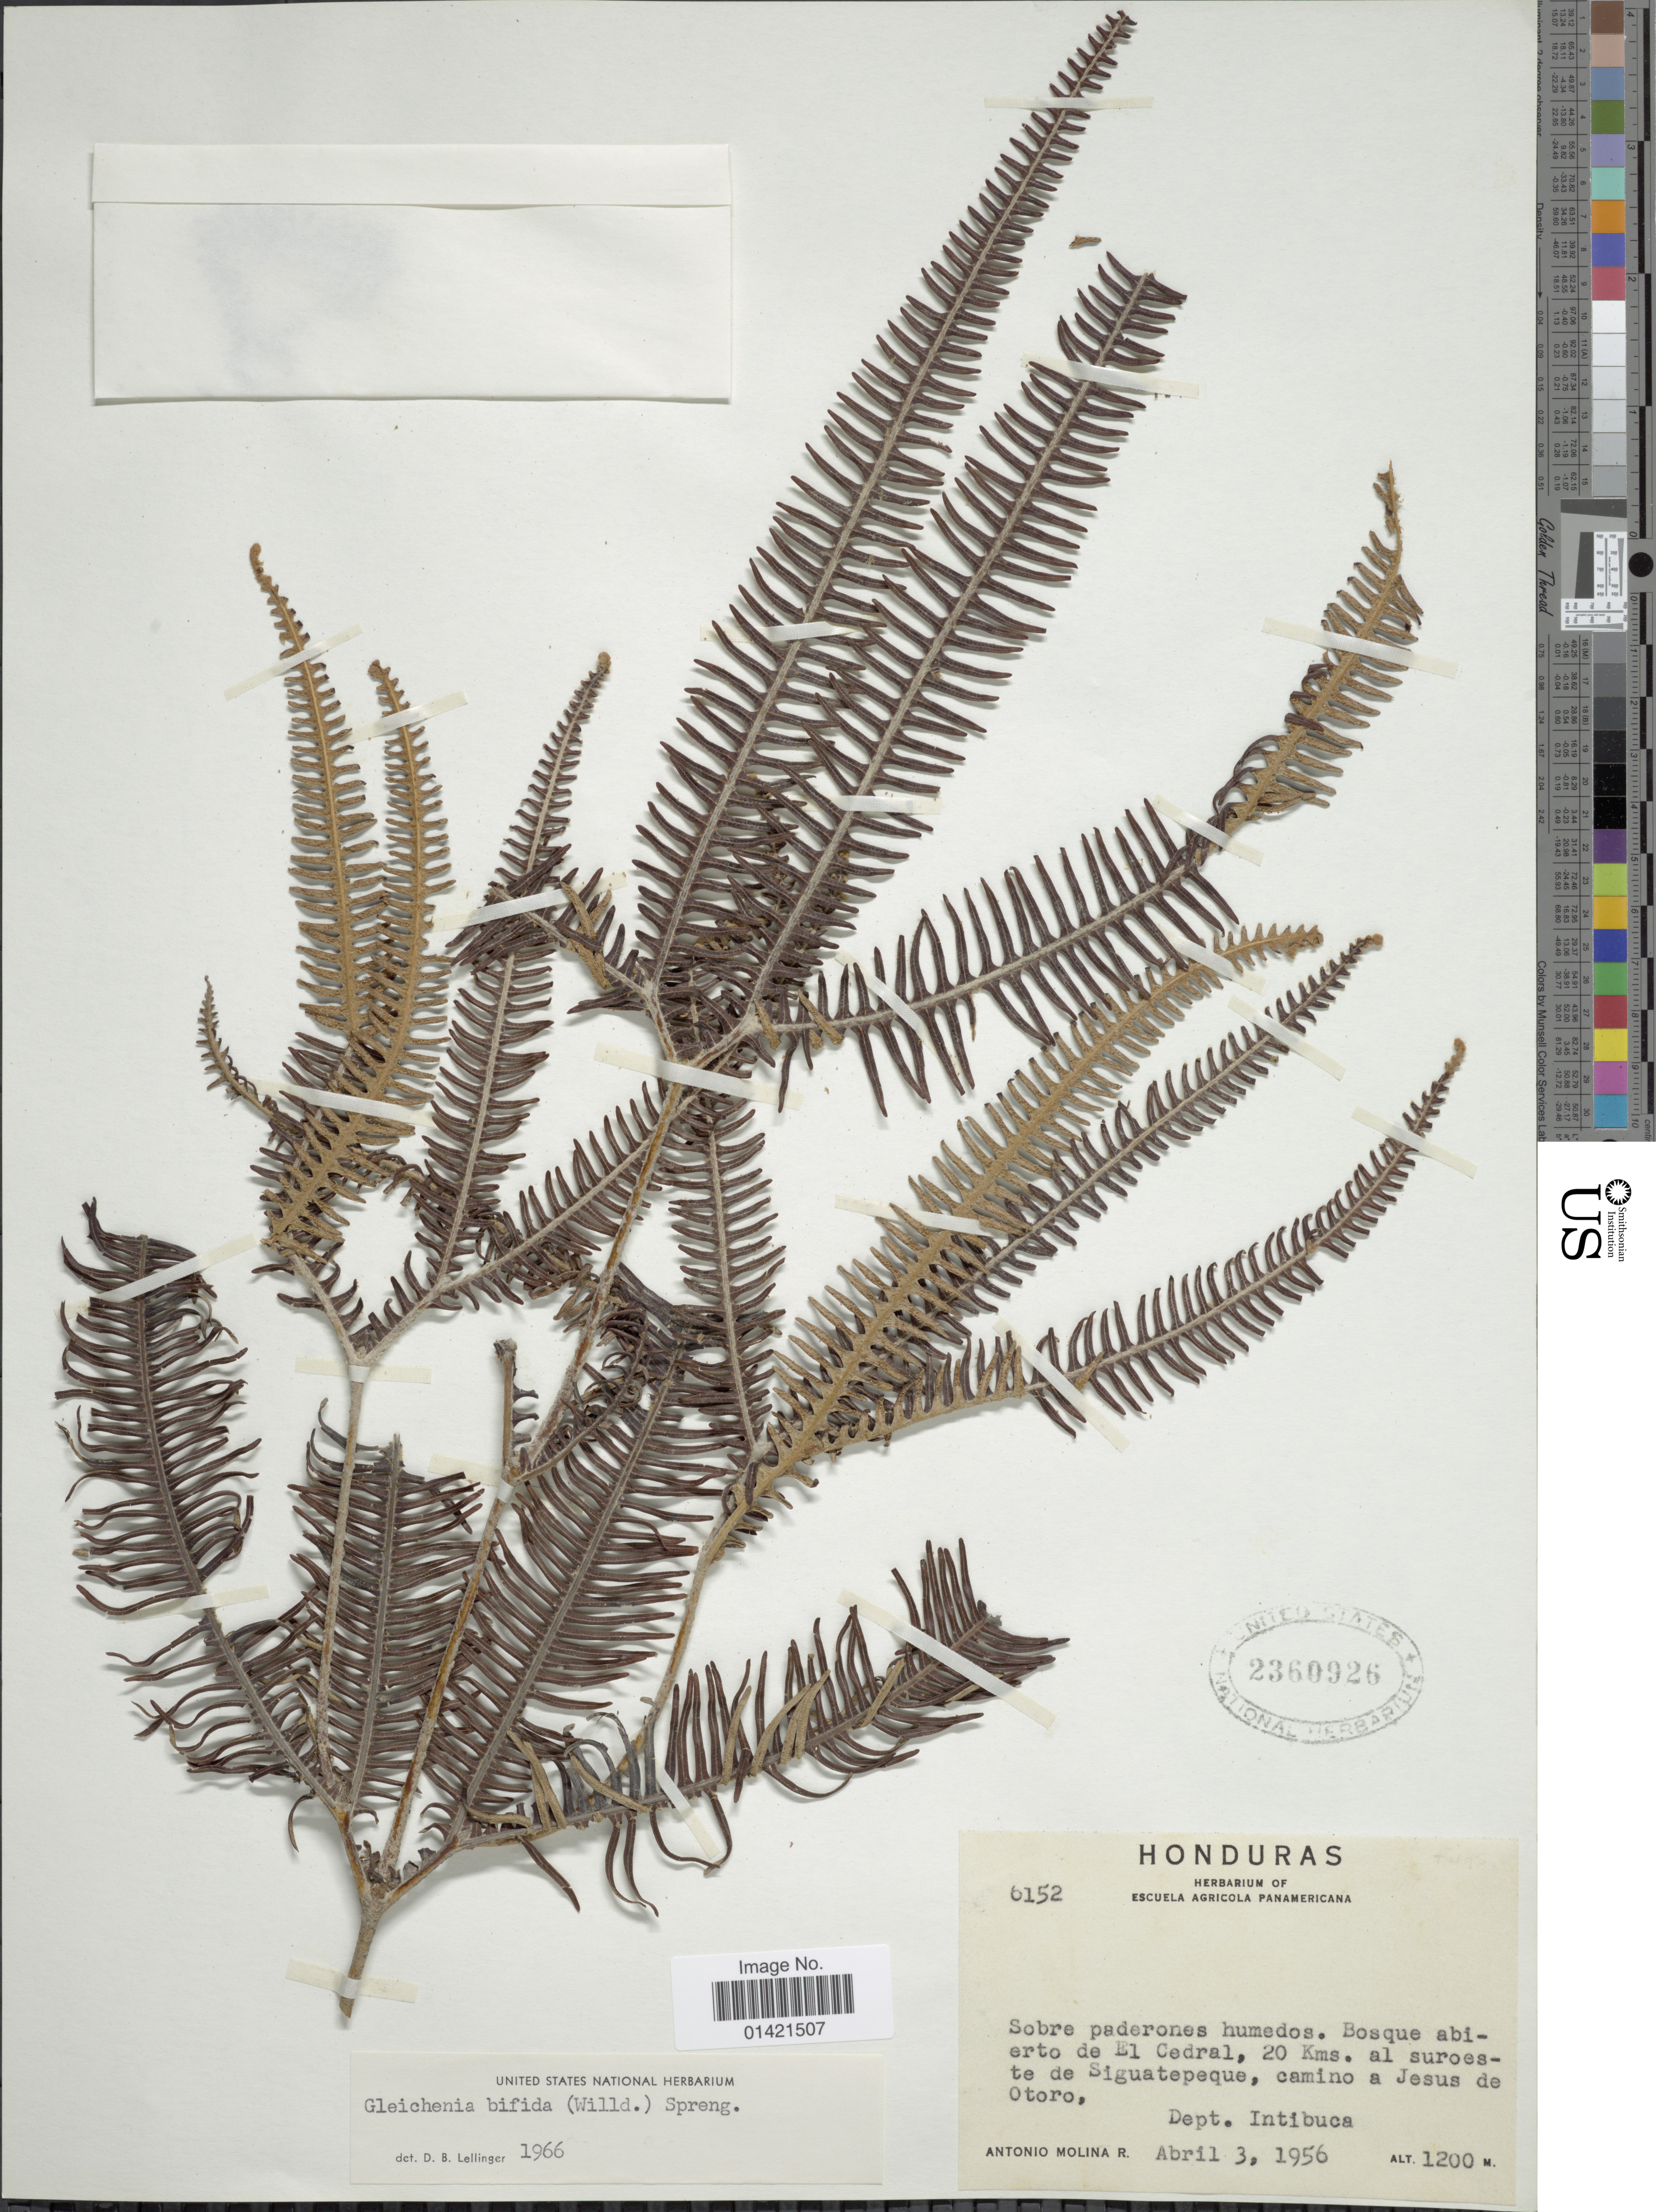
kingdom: Plantae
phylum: Tracheophyta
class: Polypodiopsida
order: Gleicheniales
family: Gleicheniaceae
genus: Sticherus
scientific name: Sticherus bifidus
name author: (Willd.) Ching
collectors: A. Molina R.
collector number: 6152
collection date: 1956-04-03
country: Honduras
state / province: Intibuca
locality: Bosque abierto de El Cedral, 20 Kms. al suroeste de Siguatepeque, camiino a Jesus de Otoro, Dept. Intobuca.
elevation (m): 1200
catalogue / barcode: US 2360926